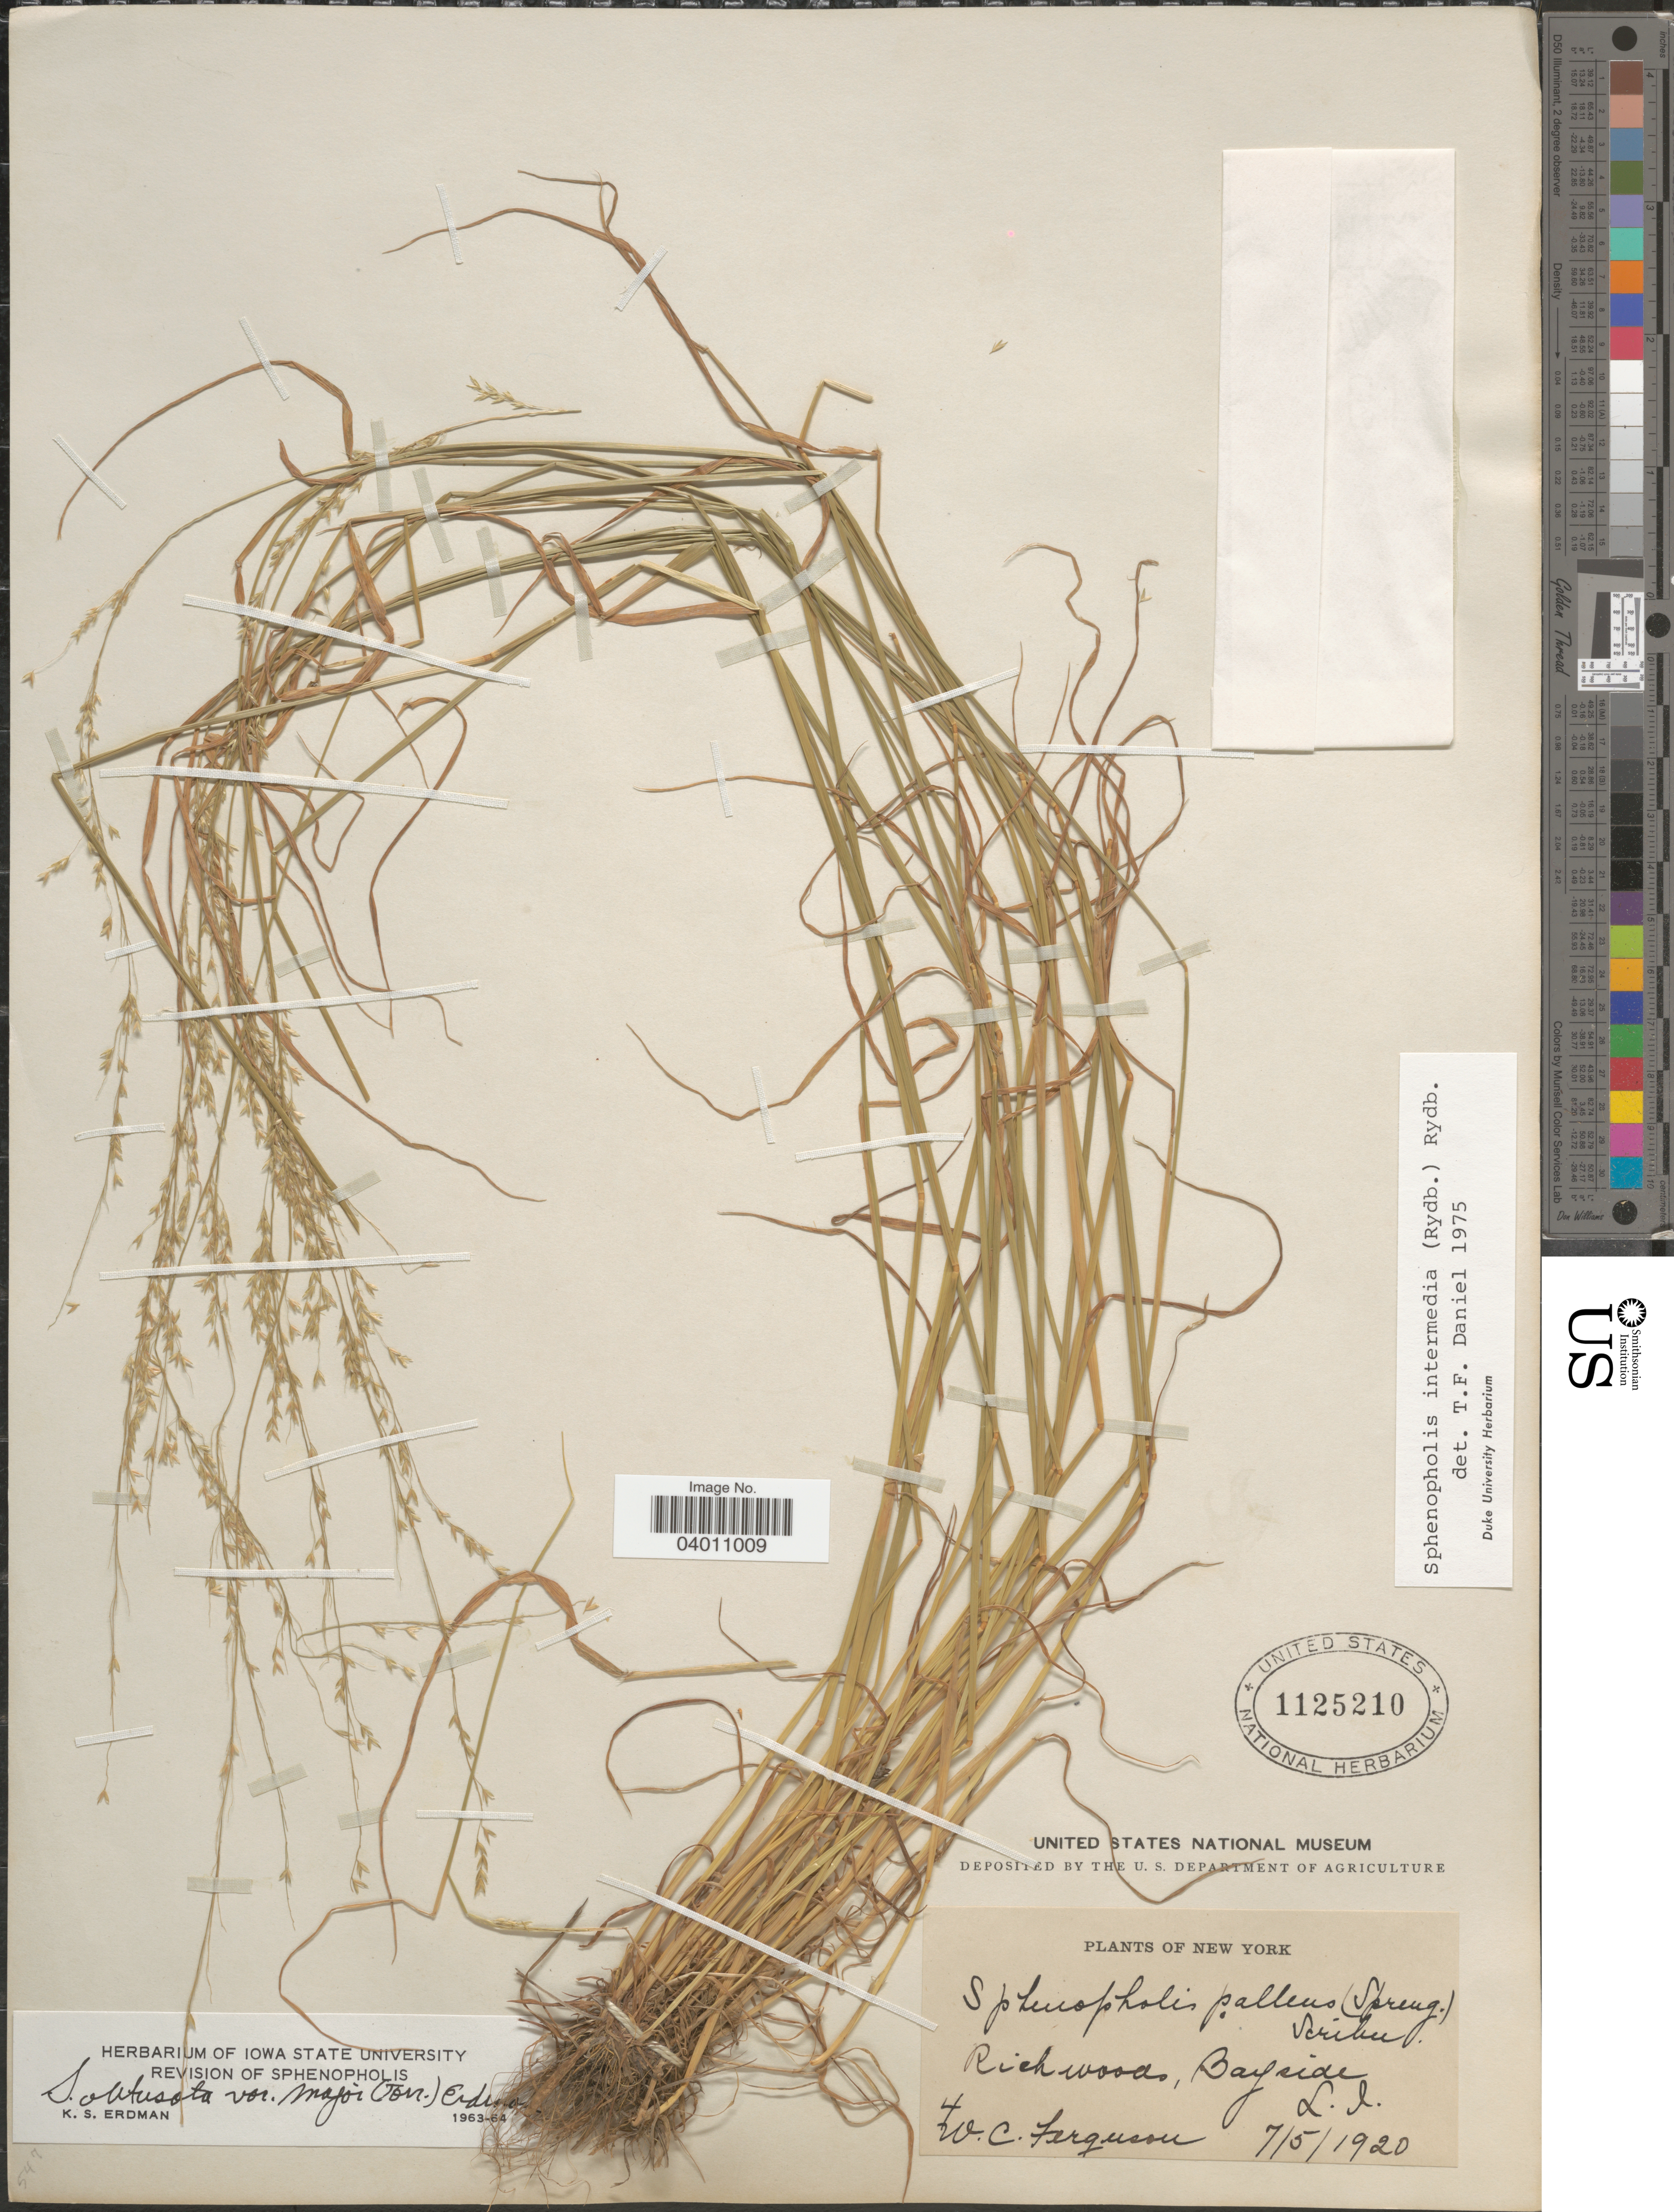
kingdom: Plantae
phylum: Tracheophyta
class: Liliopsida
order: Poales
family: Poaceae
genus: Sphenopholis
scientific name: Sphenopholis intermedia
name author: (Rydb.) Rydb.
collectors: W. Ferguson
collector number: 4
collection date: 1920-07-05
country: United States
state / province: New York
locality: Rich woods, Bayside. L. I.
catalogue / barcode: US 1125210